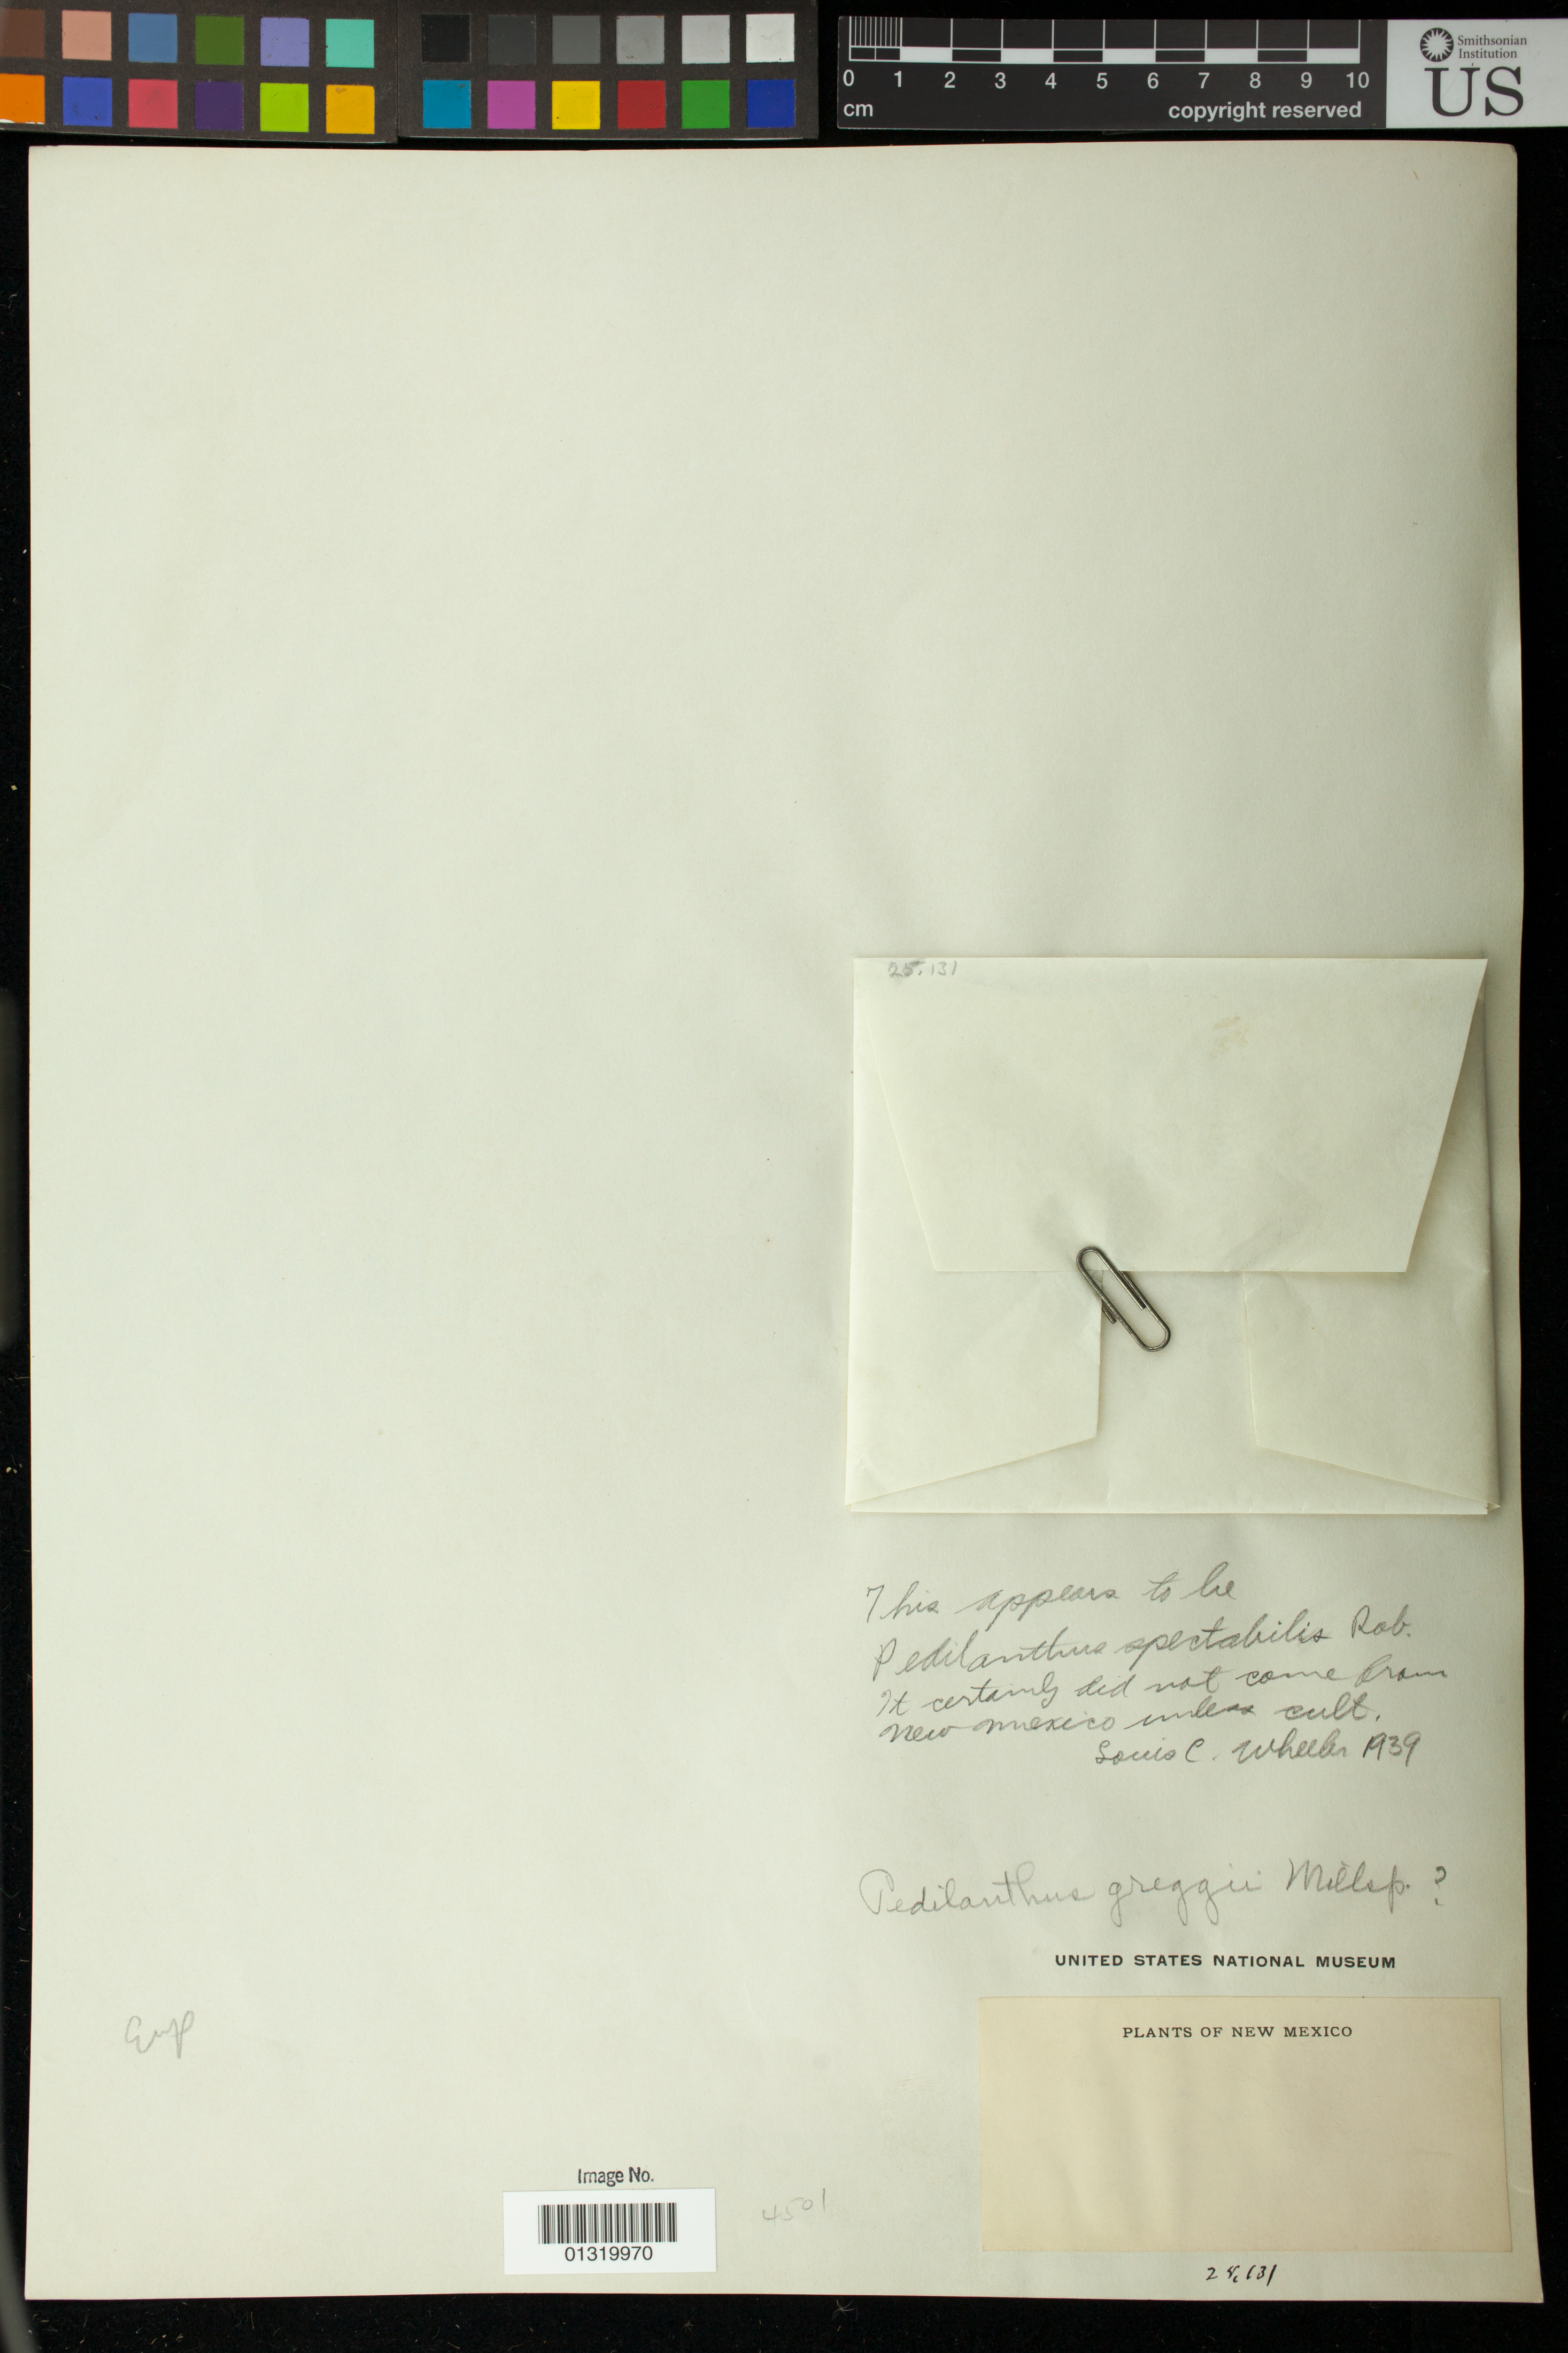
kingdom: Plantae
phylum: Tracheophyta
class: Magnoliopsida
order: Malpighiales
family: Euphorbiaceae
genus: Pedilanthus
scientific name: Pedilanthus spectabilis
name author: B.L. Rob.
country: United States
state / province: New Mexico